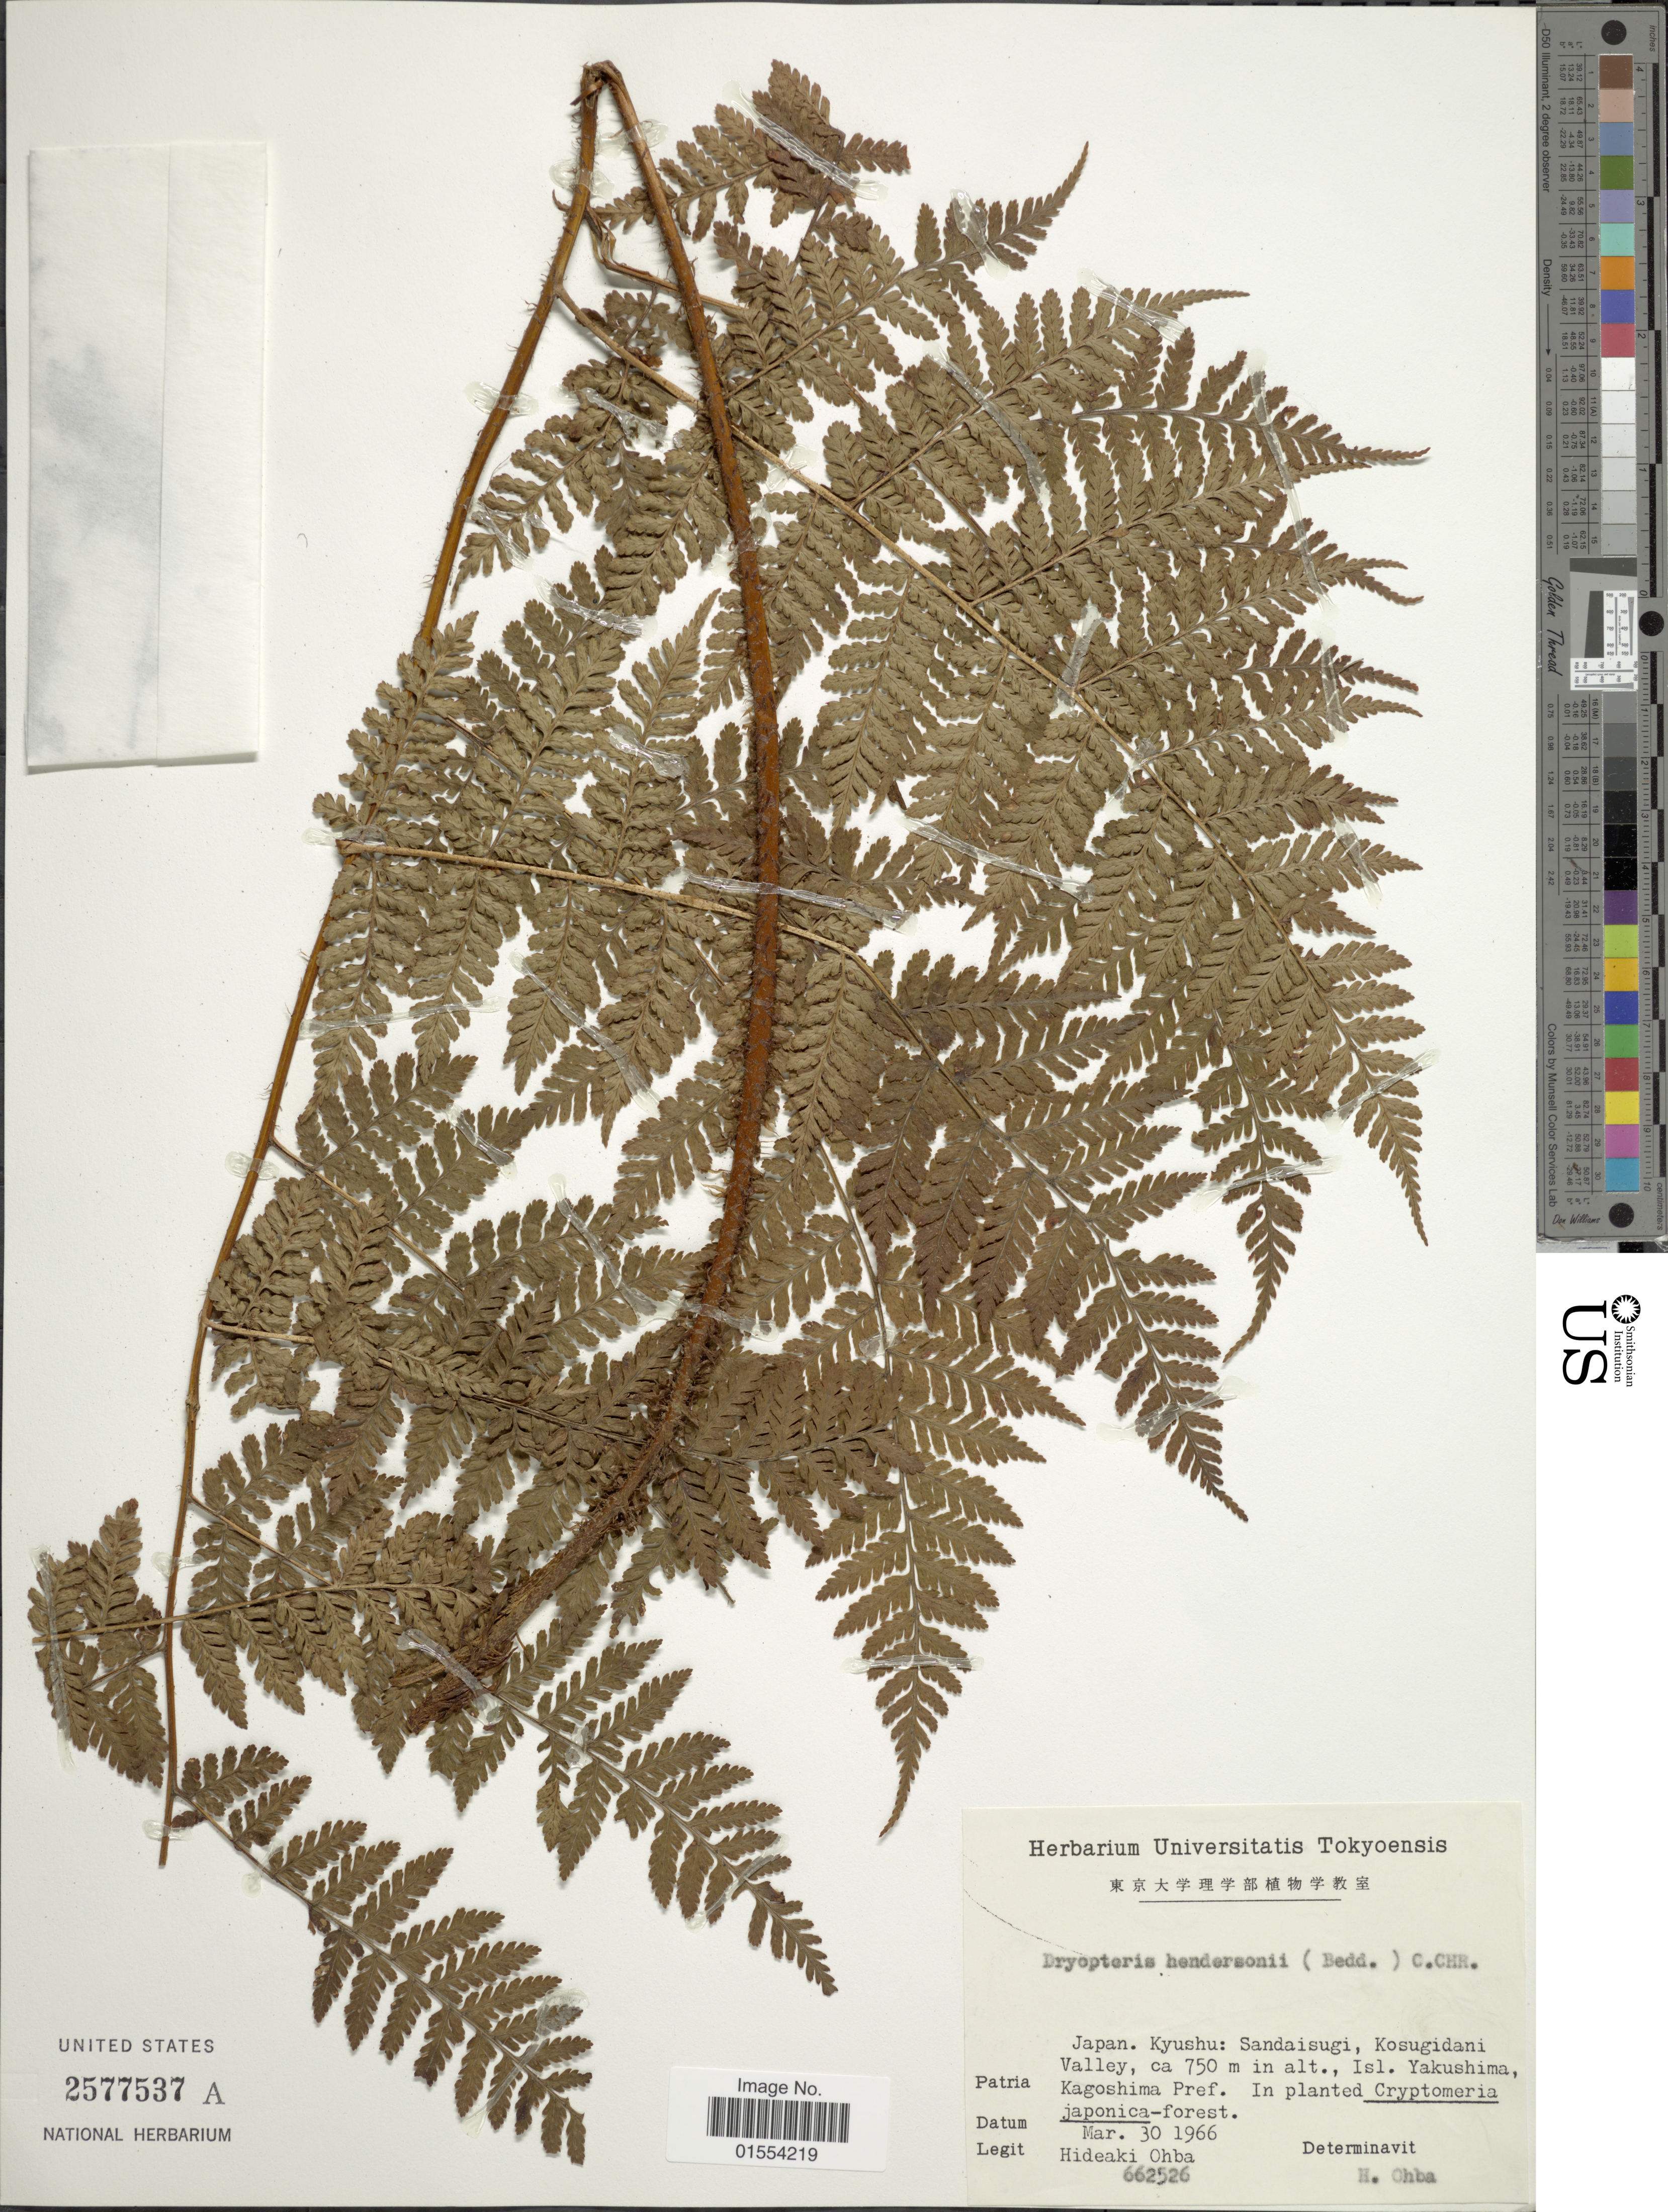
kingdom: Plantae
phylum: Tracheophyta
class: Polypodiopsida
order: Polypodiales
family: Dryopteridaceae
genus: Dryopteris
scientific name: Dryopteris hendersonii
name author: (Bedd.) C. Chr.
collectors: H. Ohba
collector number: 662526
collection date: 1966-03-30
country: Japan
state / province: Kagosima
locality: Japan, Kyushu: Sandaisugi, Kosugodani Valley, Isl. Yakushima, Kagoshima Pref.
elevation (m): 750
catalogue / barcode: US 2577537A